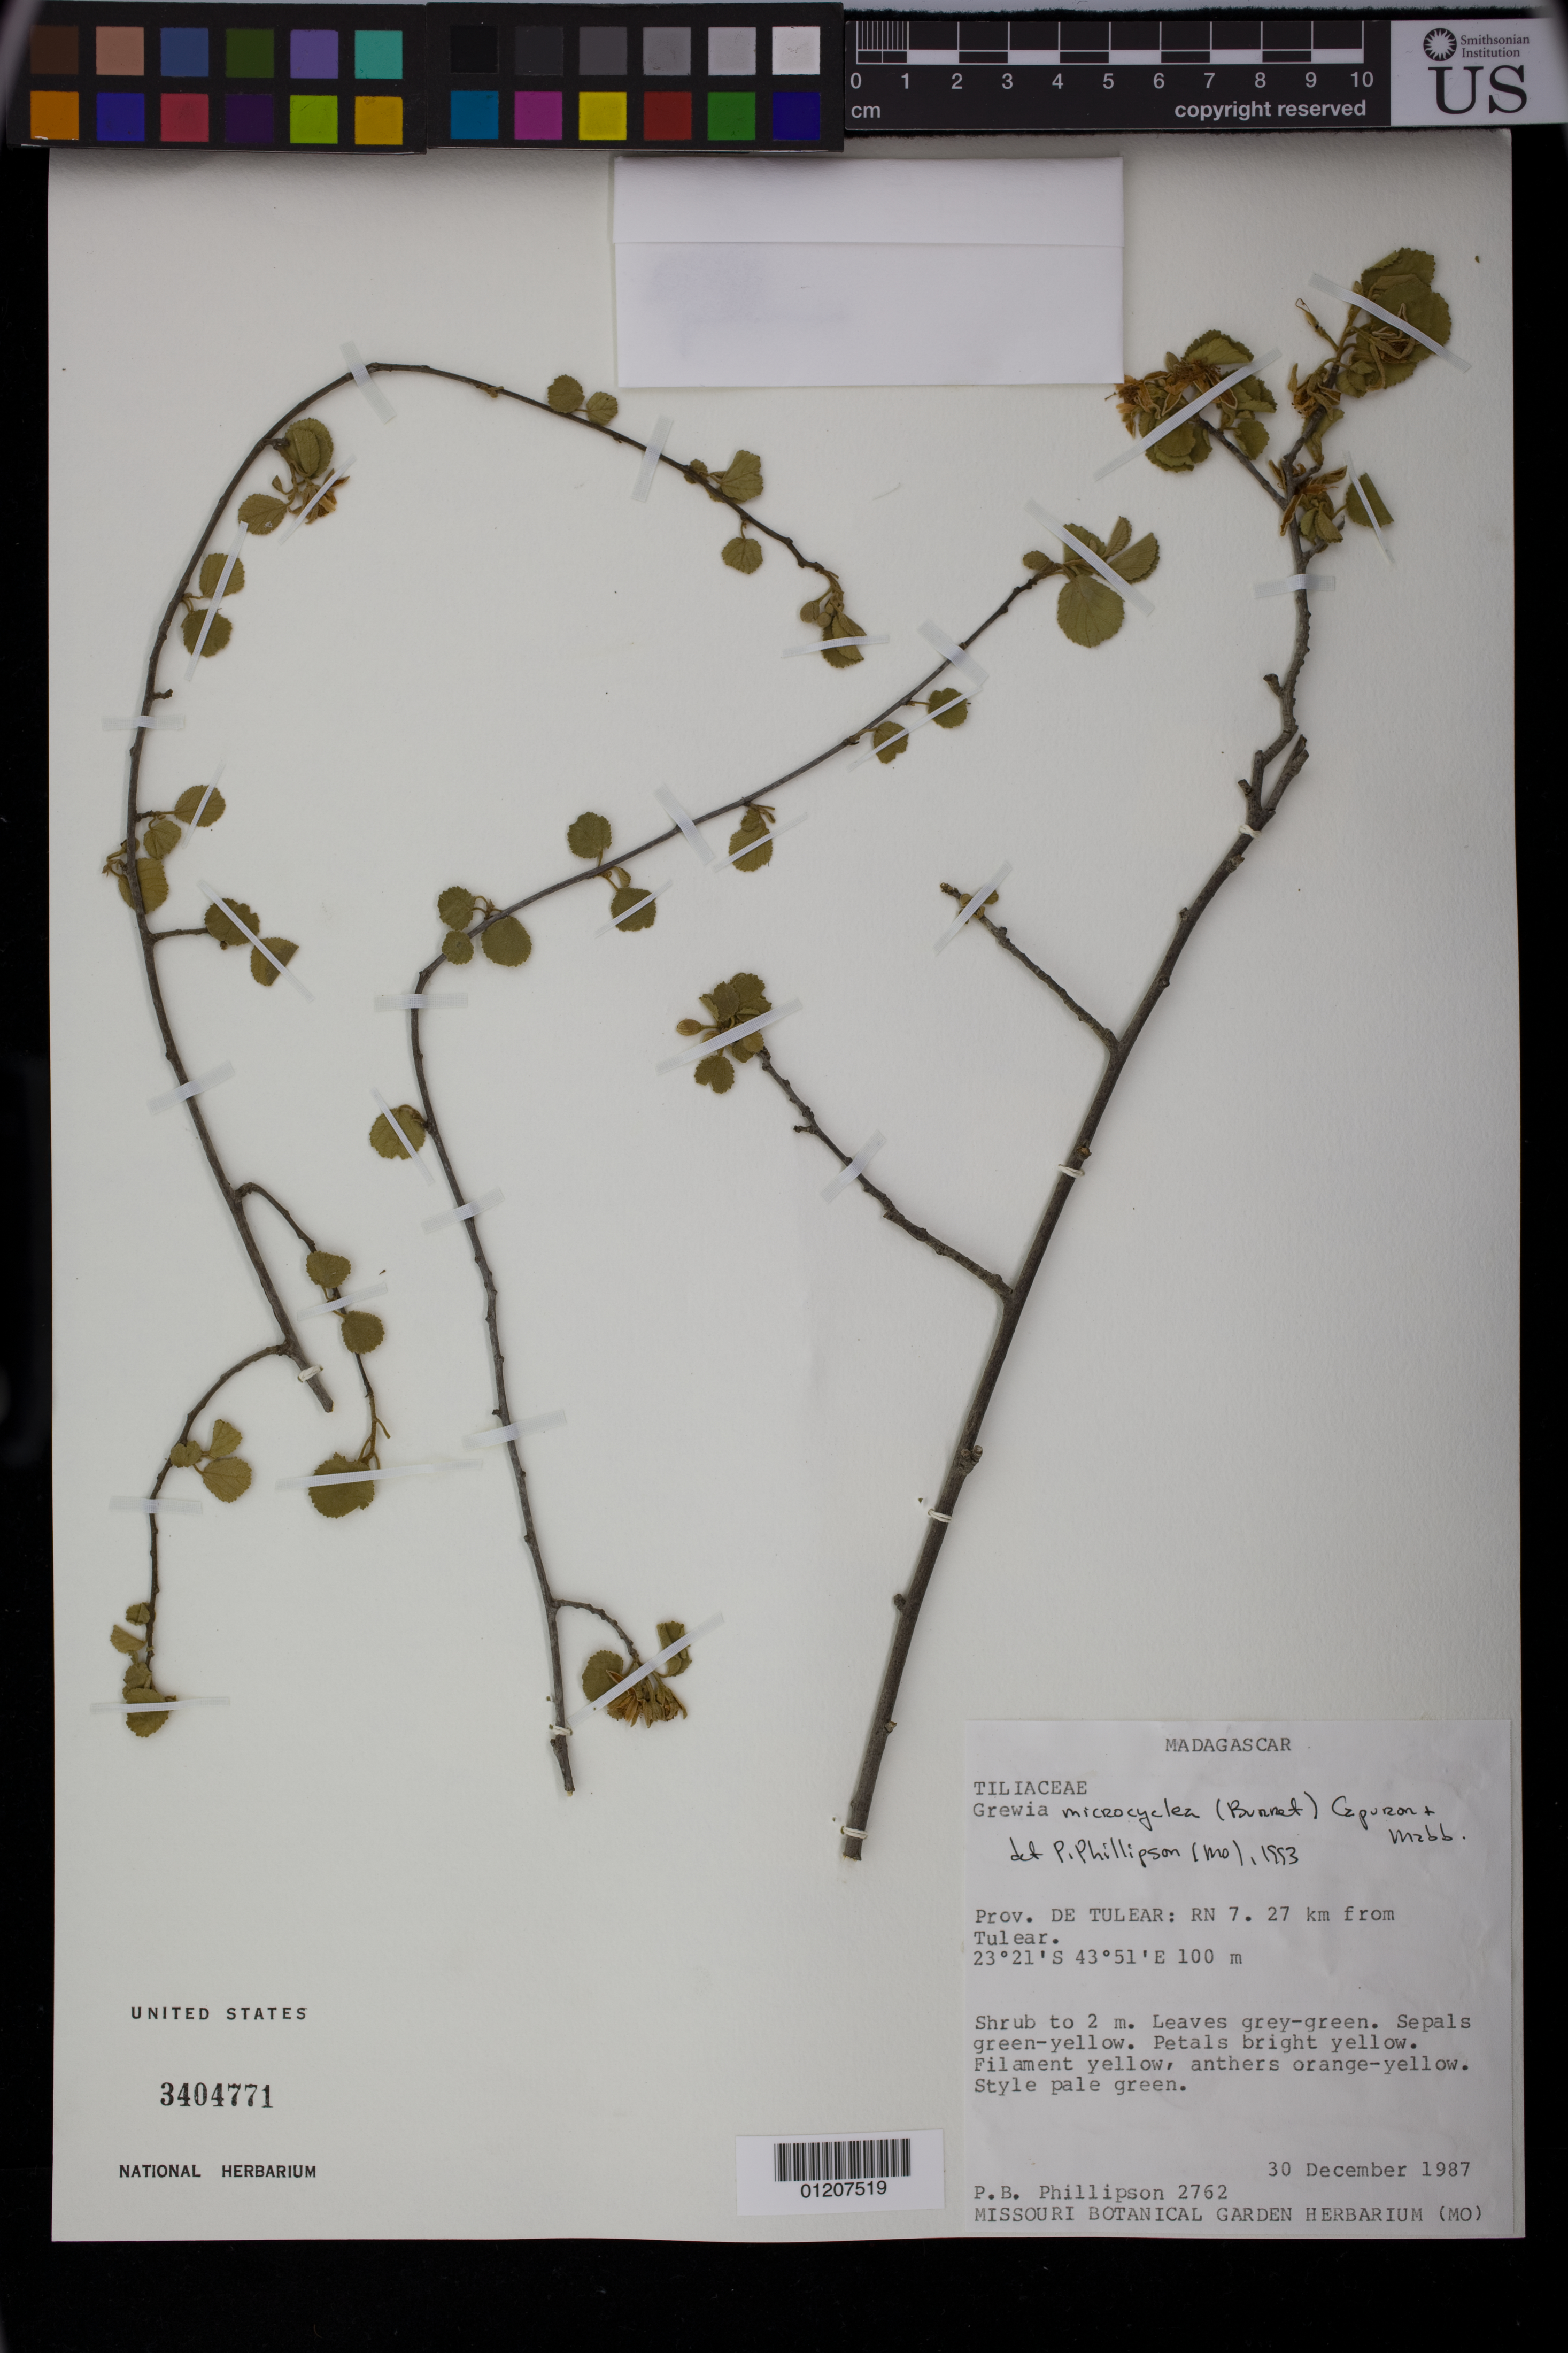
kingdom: Plantae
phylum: Tracheophyta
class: Magnoliopsida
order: Malvales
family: Malvaceae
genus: Grewia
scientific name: Grewia microcyclea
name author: (Burret) Capuron & Mabb.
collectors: P. B. Phillipson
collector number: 2762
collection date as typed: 30 Dec 1987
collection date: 1987-12-30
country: Madagascar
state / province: Atsimo-Andrefana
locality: Prov. De Tulear: RN 7. 27 km from Tulear.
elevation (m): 100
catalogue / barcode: US 3404771